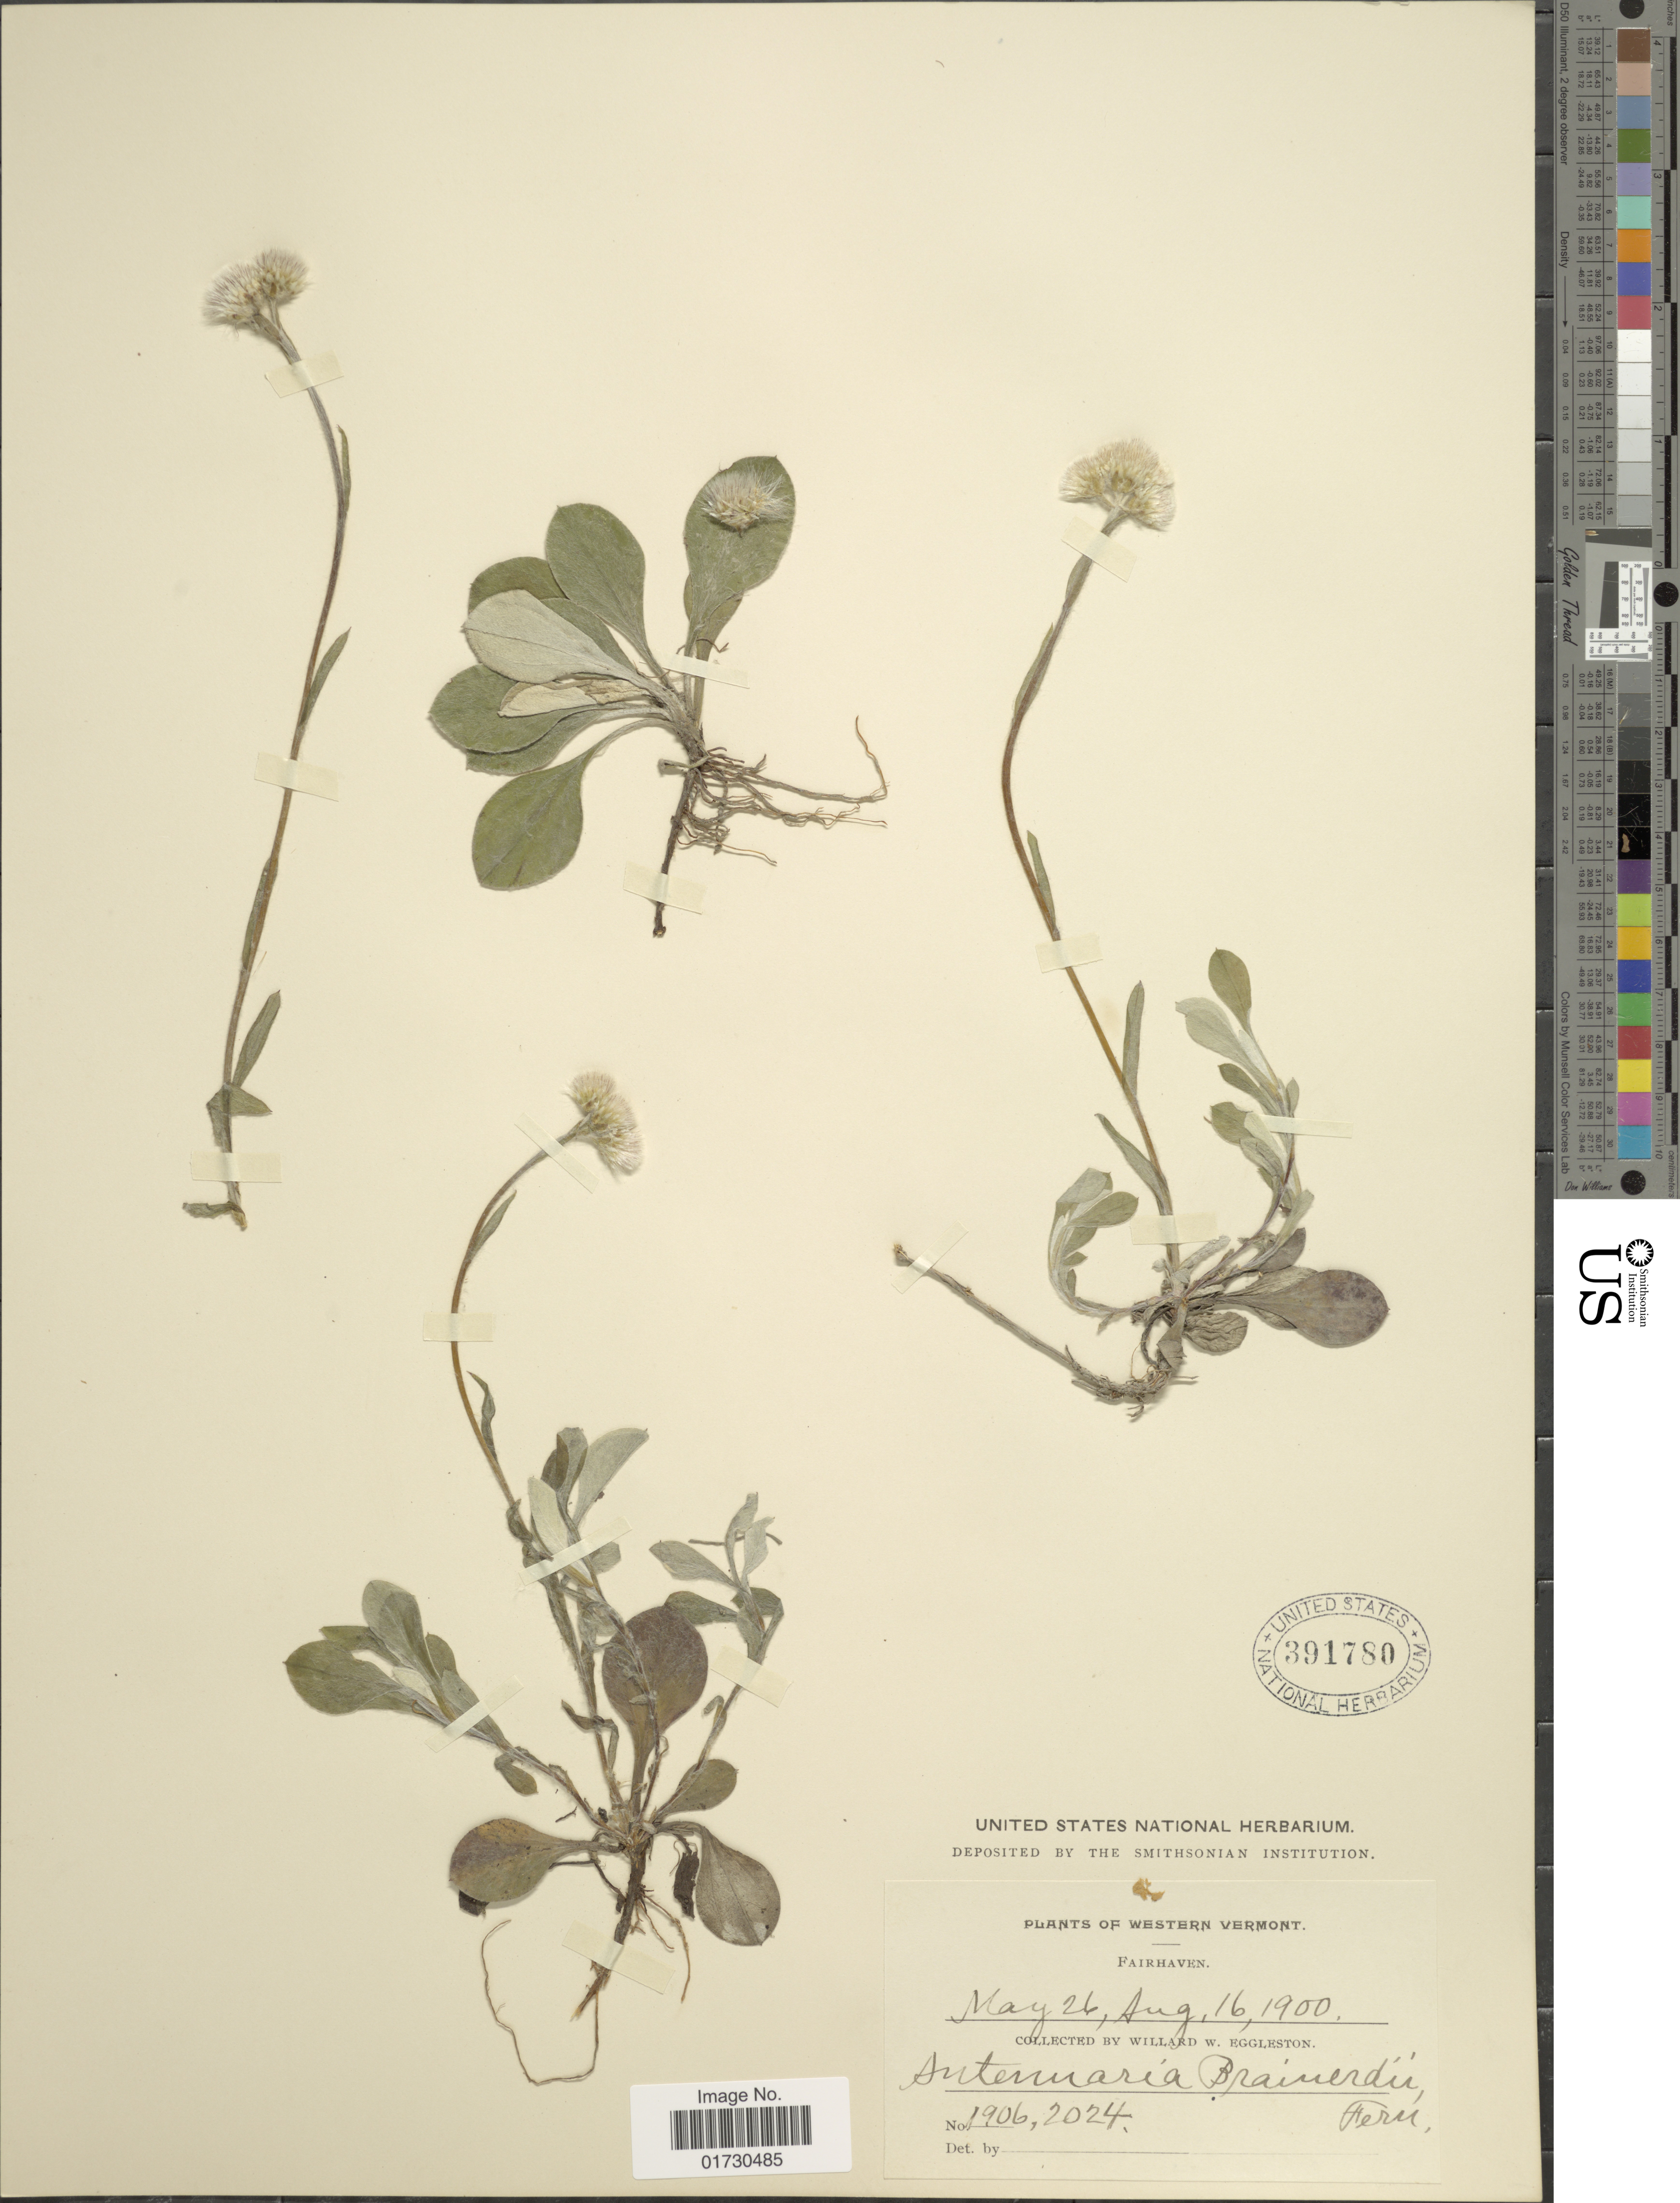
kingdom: Plantae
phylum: Tracheophyta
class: Magnoliopsida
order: Asterales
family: Asteraceae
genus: Antennaria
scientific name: Antennaria brainerdii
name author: Fernald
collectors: W. W. Eggleston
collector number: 1906/2024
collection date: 1900-08-16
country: United States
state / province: Vermont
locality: Western Vermont, Fairhaven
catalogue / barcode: US 391780